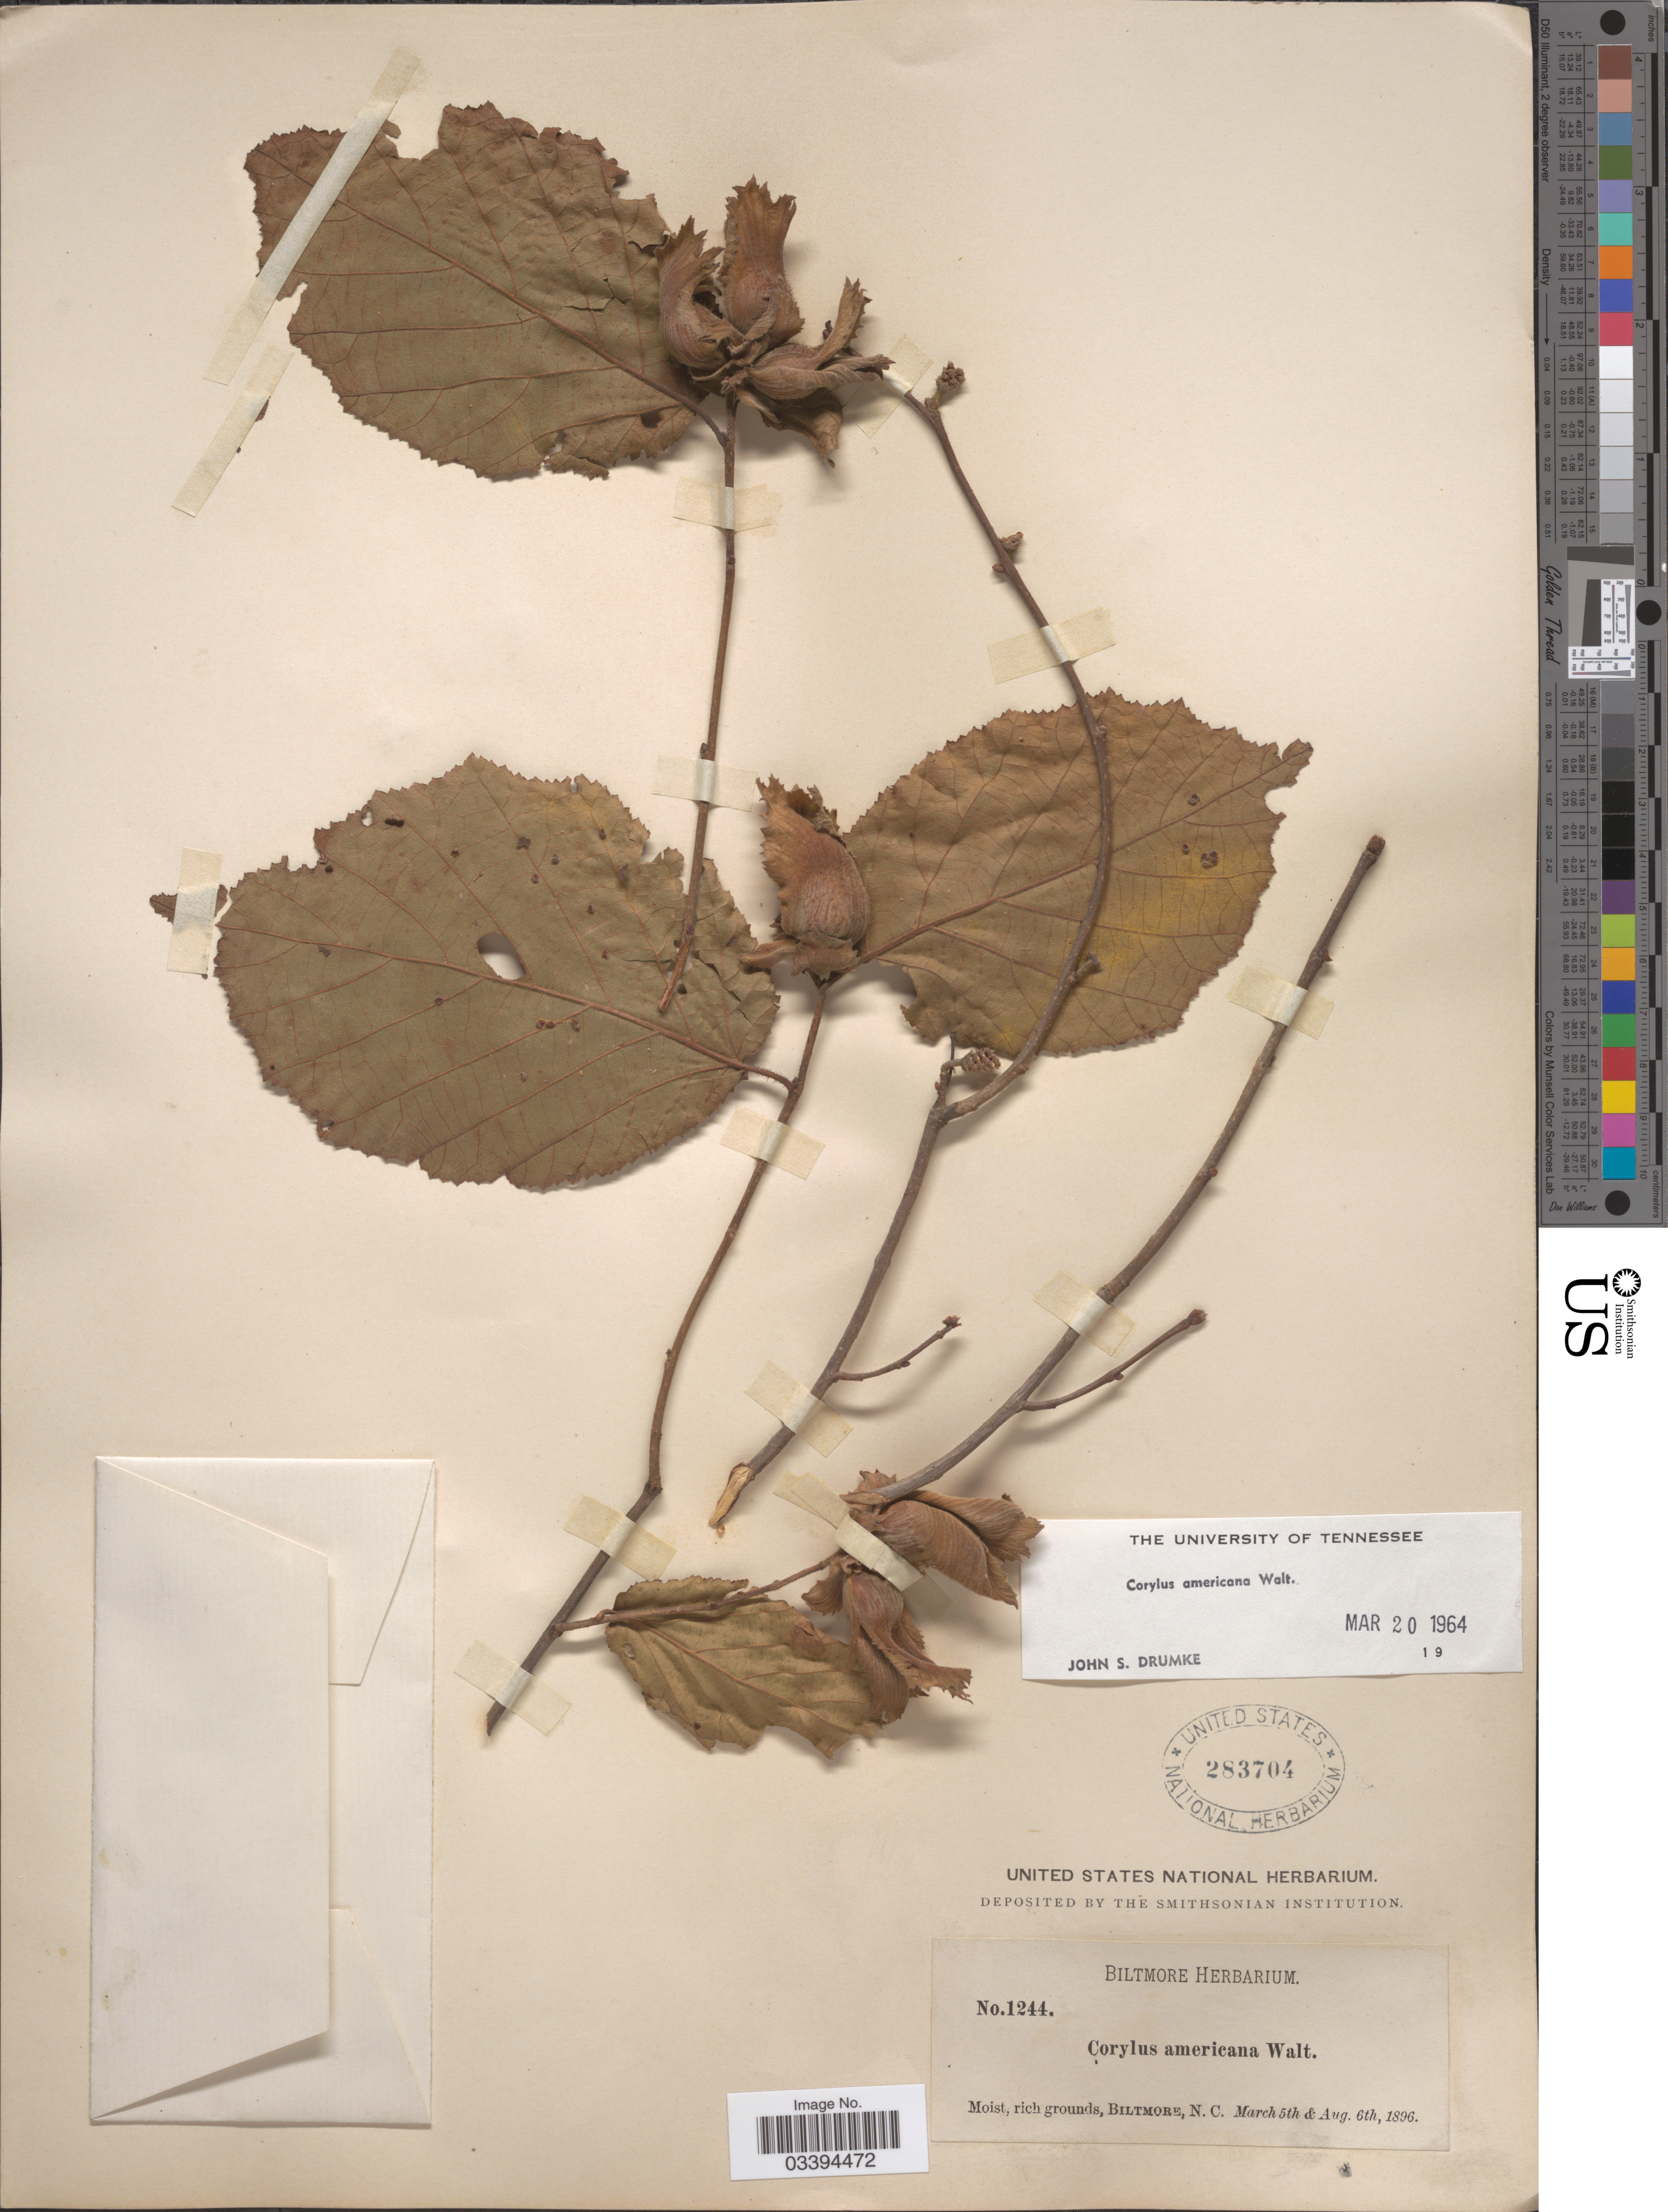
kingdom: Plantae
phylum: Tracheophyta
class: Magnoliopsida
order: Fagales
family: Betulaceae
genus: Corylus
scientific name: Corylus americana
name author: Walter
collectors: ex herb. Biltmore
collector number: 1244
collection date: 1896-03-05/1896-08-06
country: United States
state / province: North Carolina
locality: Moist, rich grounds, Biltmore.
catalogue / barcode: US 283704